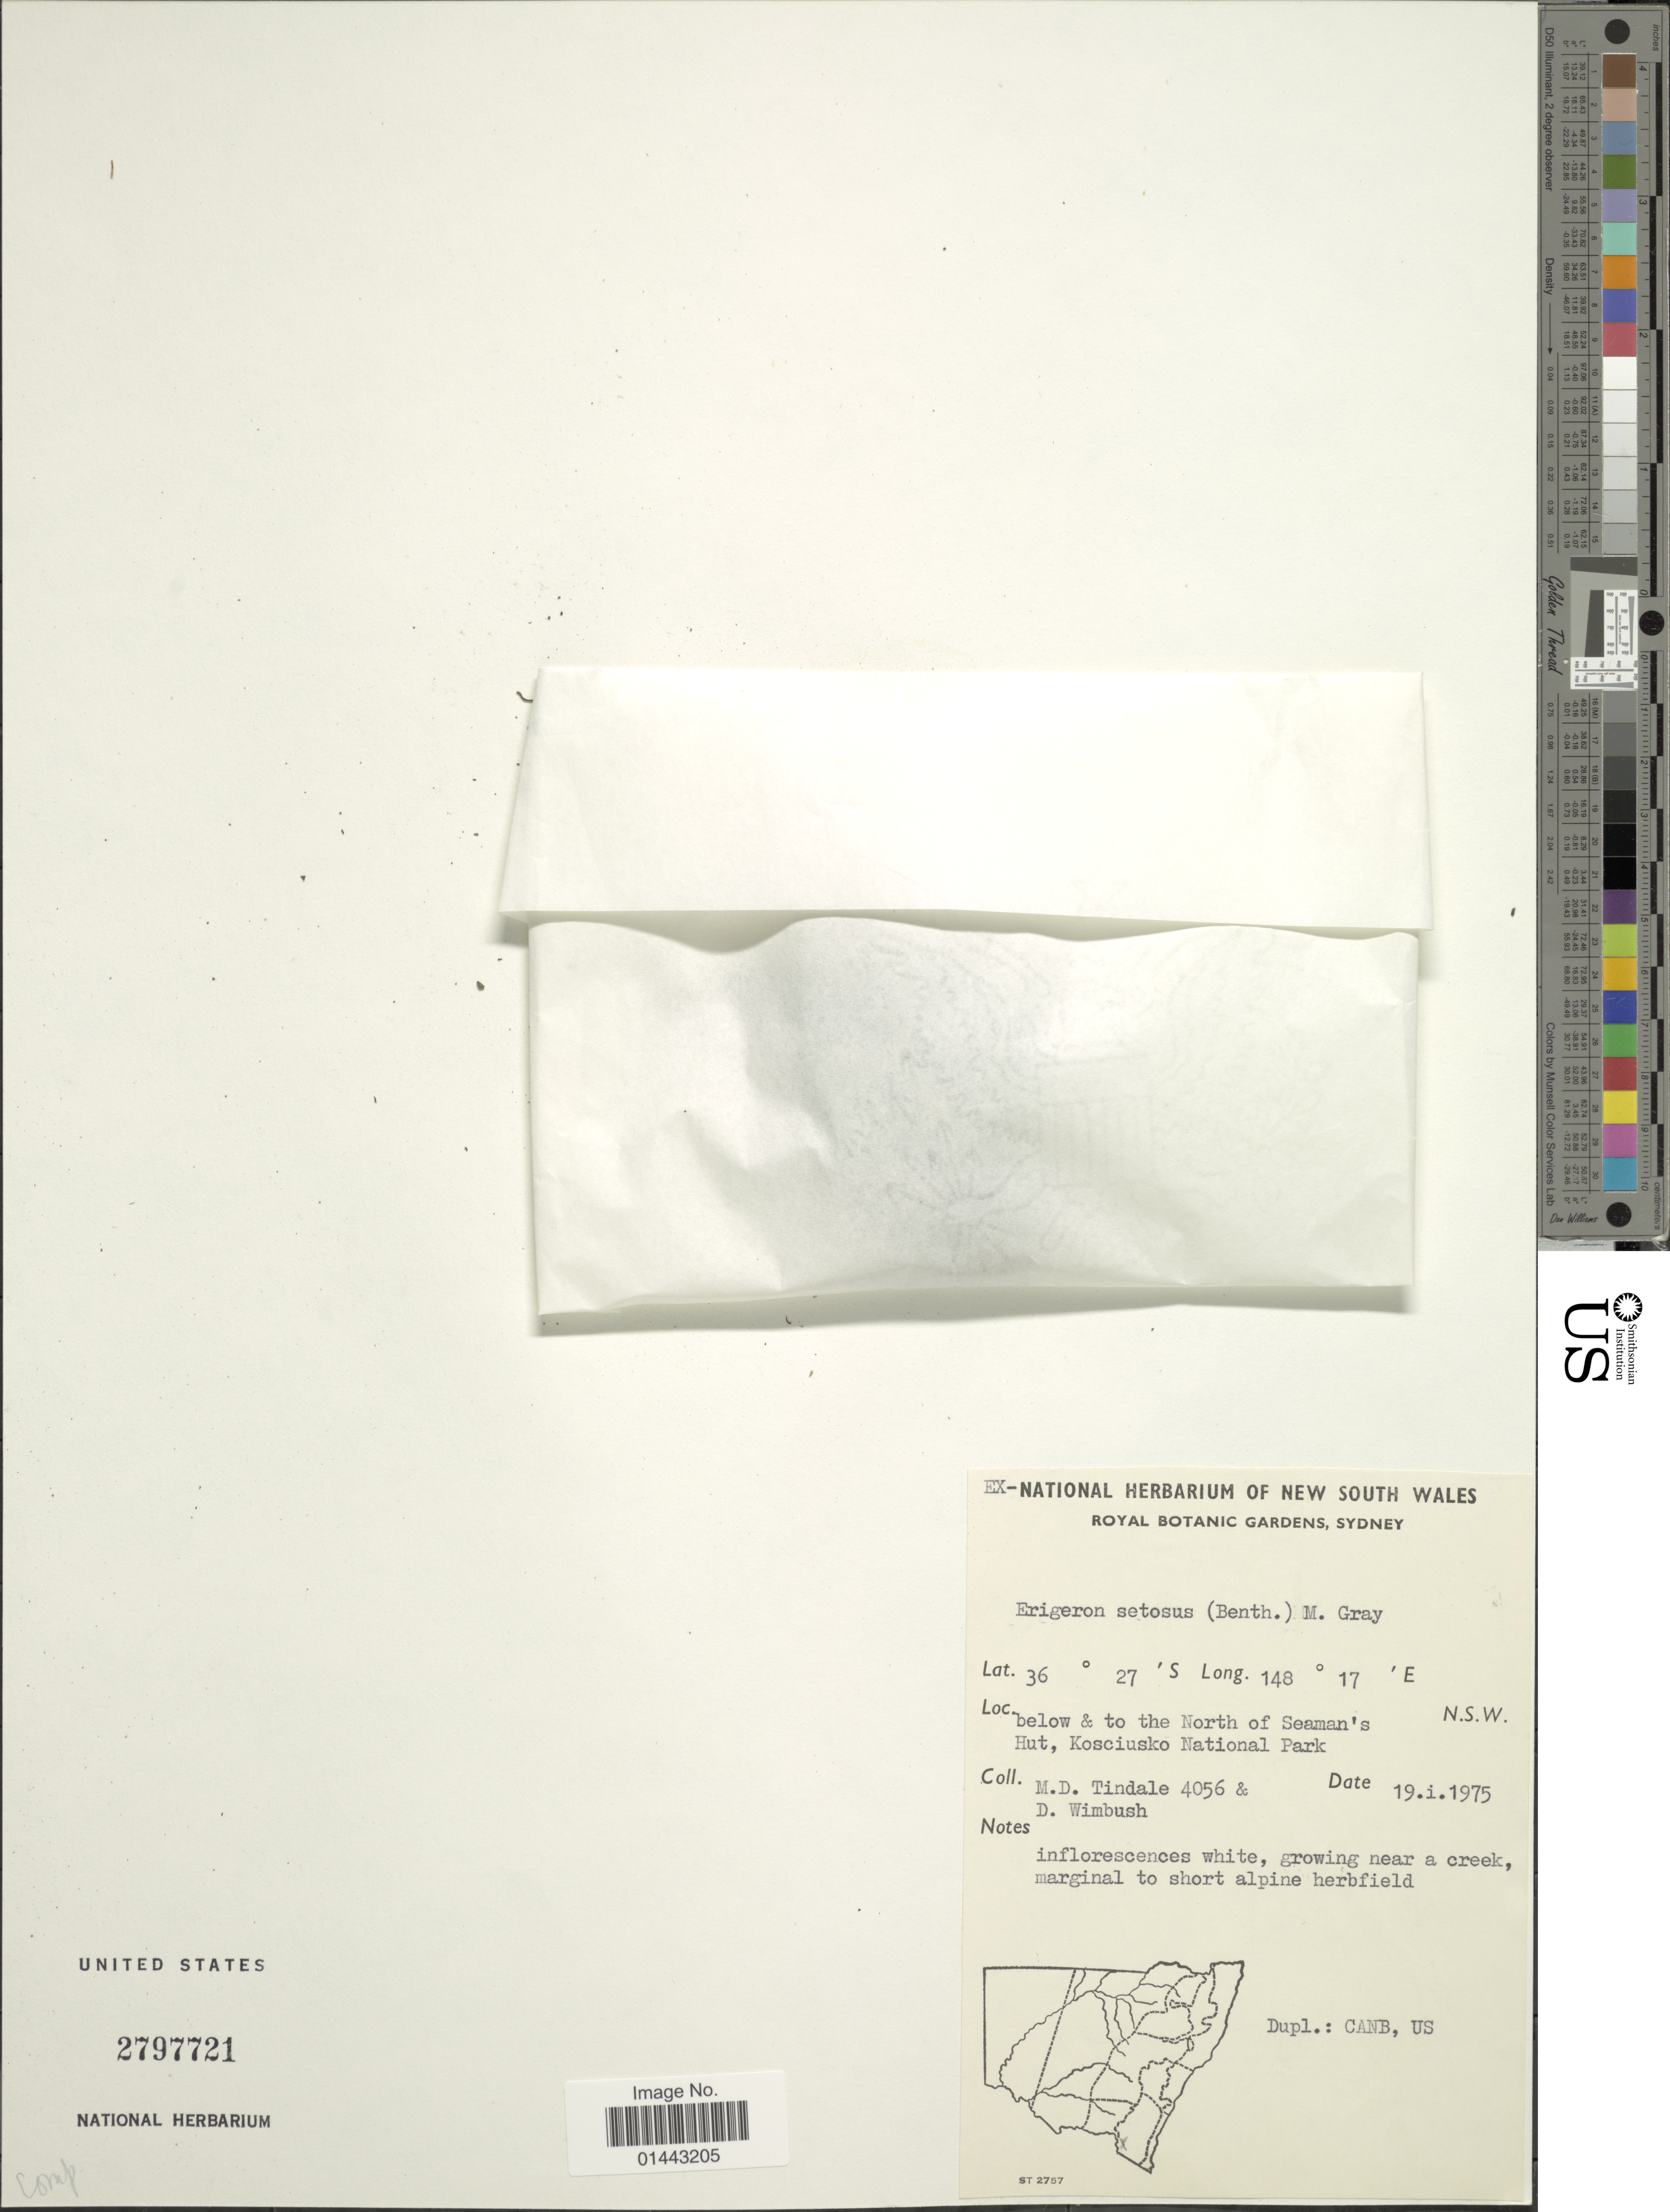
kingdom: Plantae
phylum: Tracheophyta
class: Magnoliopsida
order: Asterales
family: Asteraceae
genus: Erigeron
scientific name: Erigeron setosus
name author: (Benth.) M. Gray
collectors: M. D. Tindale & D. Wimbush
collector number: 4056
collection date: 1957-01-19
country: Australia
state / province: New South Wales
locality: Below & to the North of Seaman's Hut, Kosciusko National Park.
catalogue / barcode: US 2797721